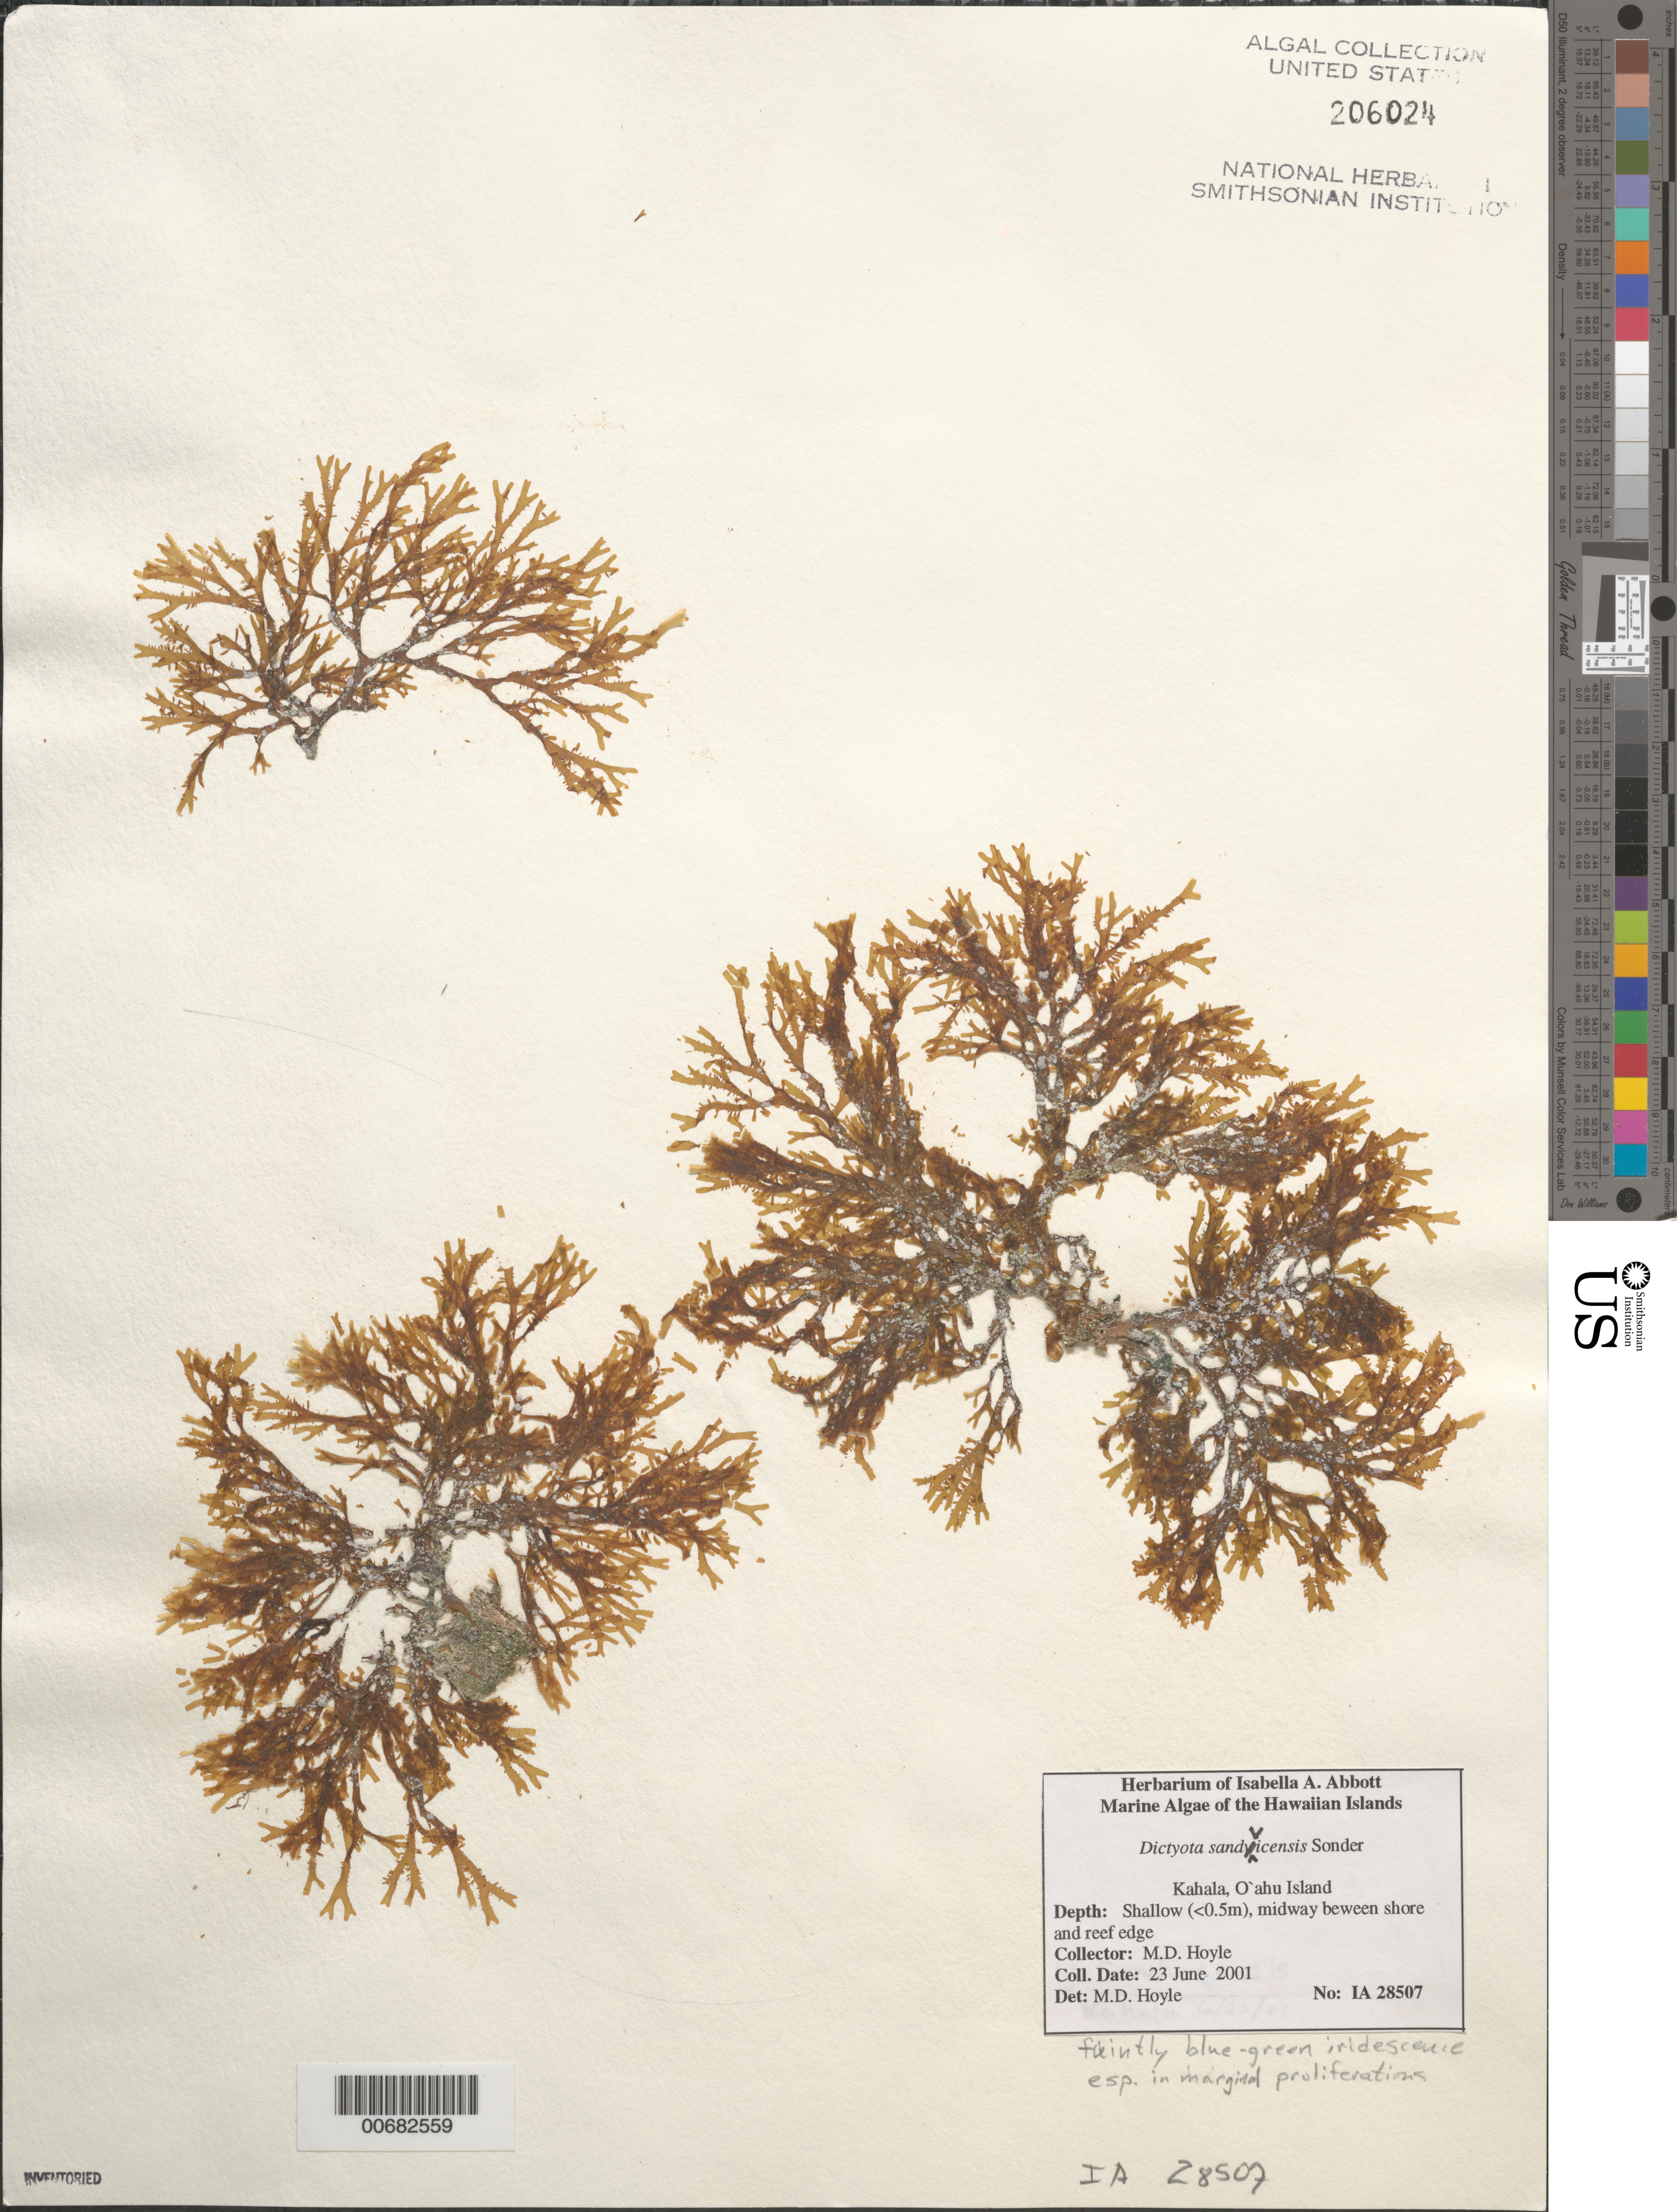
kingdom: Chromista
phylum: Ochrophyta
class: Phaeophyceae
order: Dictyotales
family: Dictyotaceae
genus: Dictyota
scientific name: Dictyota sandvicensis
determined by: Hoyle, Mitchell D.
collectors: M. Hoyle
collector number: IAA 28507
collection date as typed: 23 Jun 2001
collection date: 2001-06-23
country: United States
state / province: Hawaii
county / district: Honolulu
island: Oahu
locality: Kahala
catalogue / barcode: US 206024